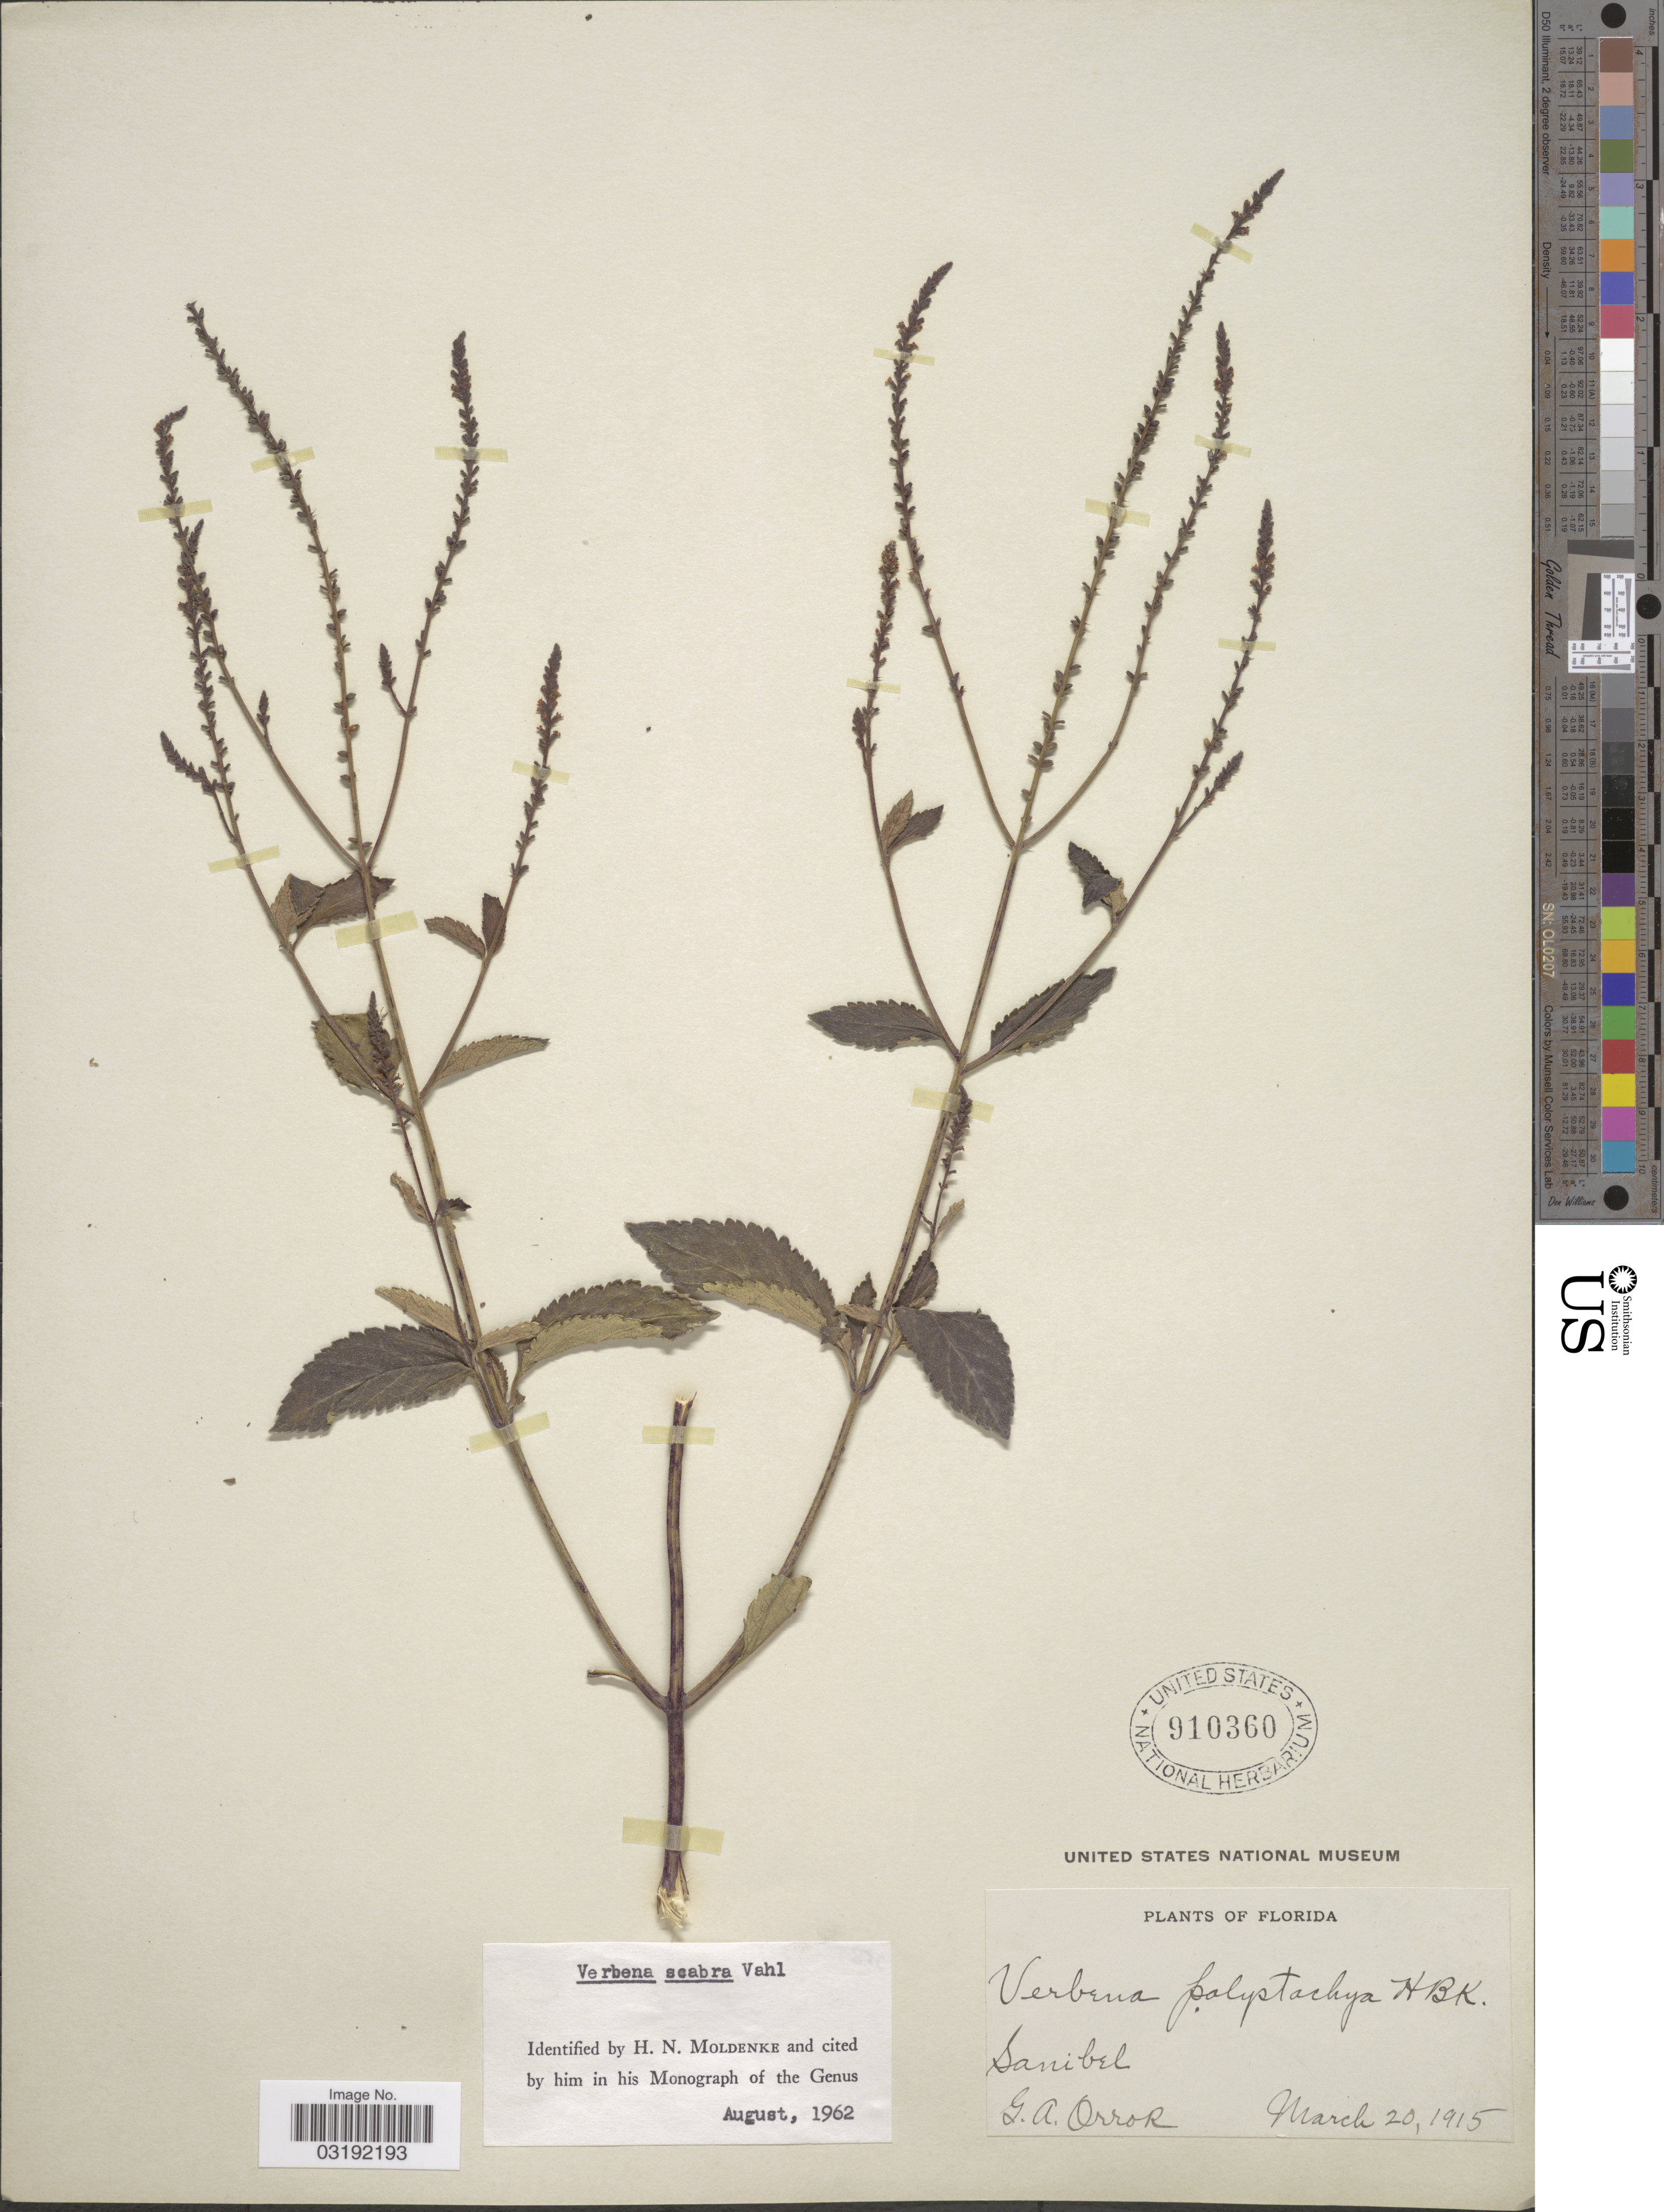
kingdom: Plantae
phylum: Tracheophyta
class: Magnoliopsida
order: Lamiales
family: Verbenaceae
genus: Verbena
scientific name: Verbena scabra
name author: Vahl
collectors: G. Orror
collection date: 1915-03-20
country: United States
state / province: Florida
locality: Sanibel.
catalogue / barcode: US 910360